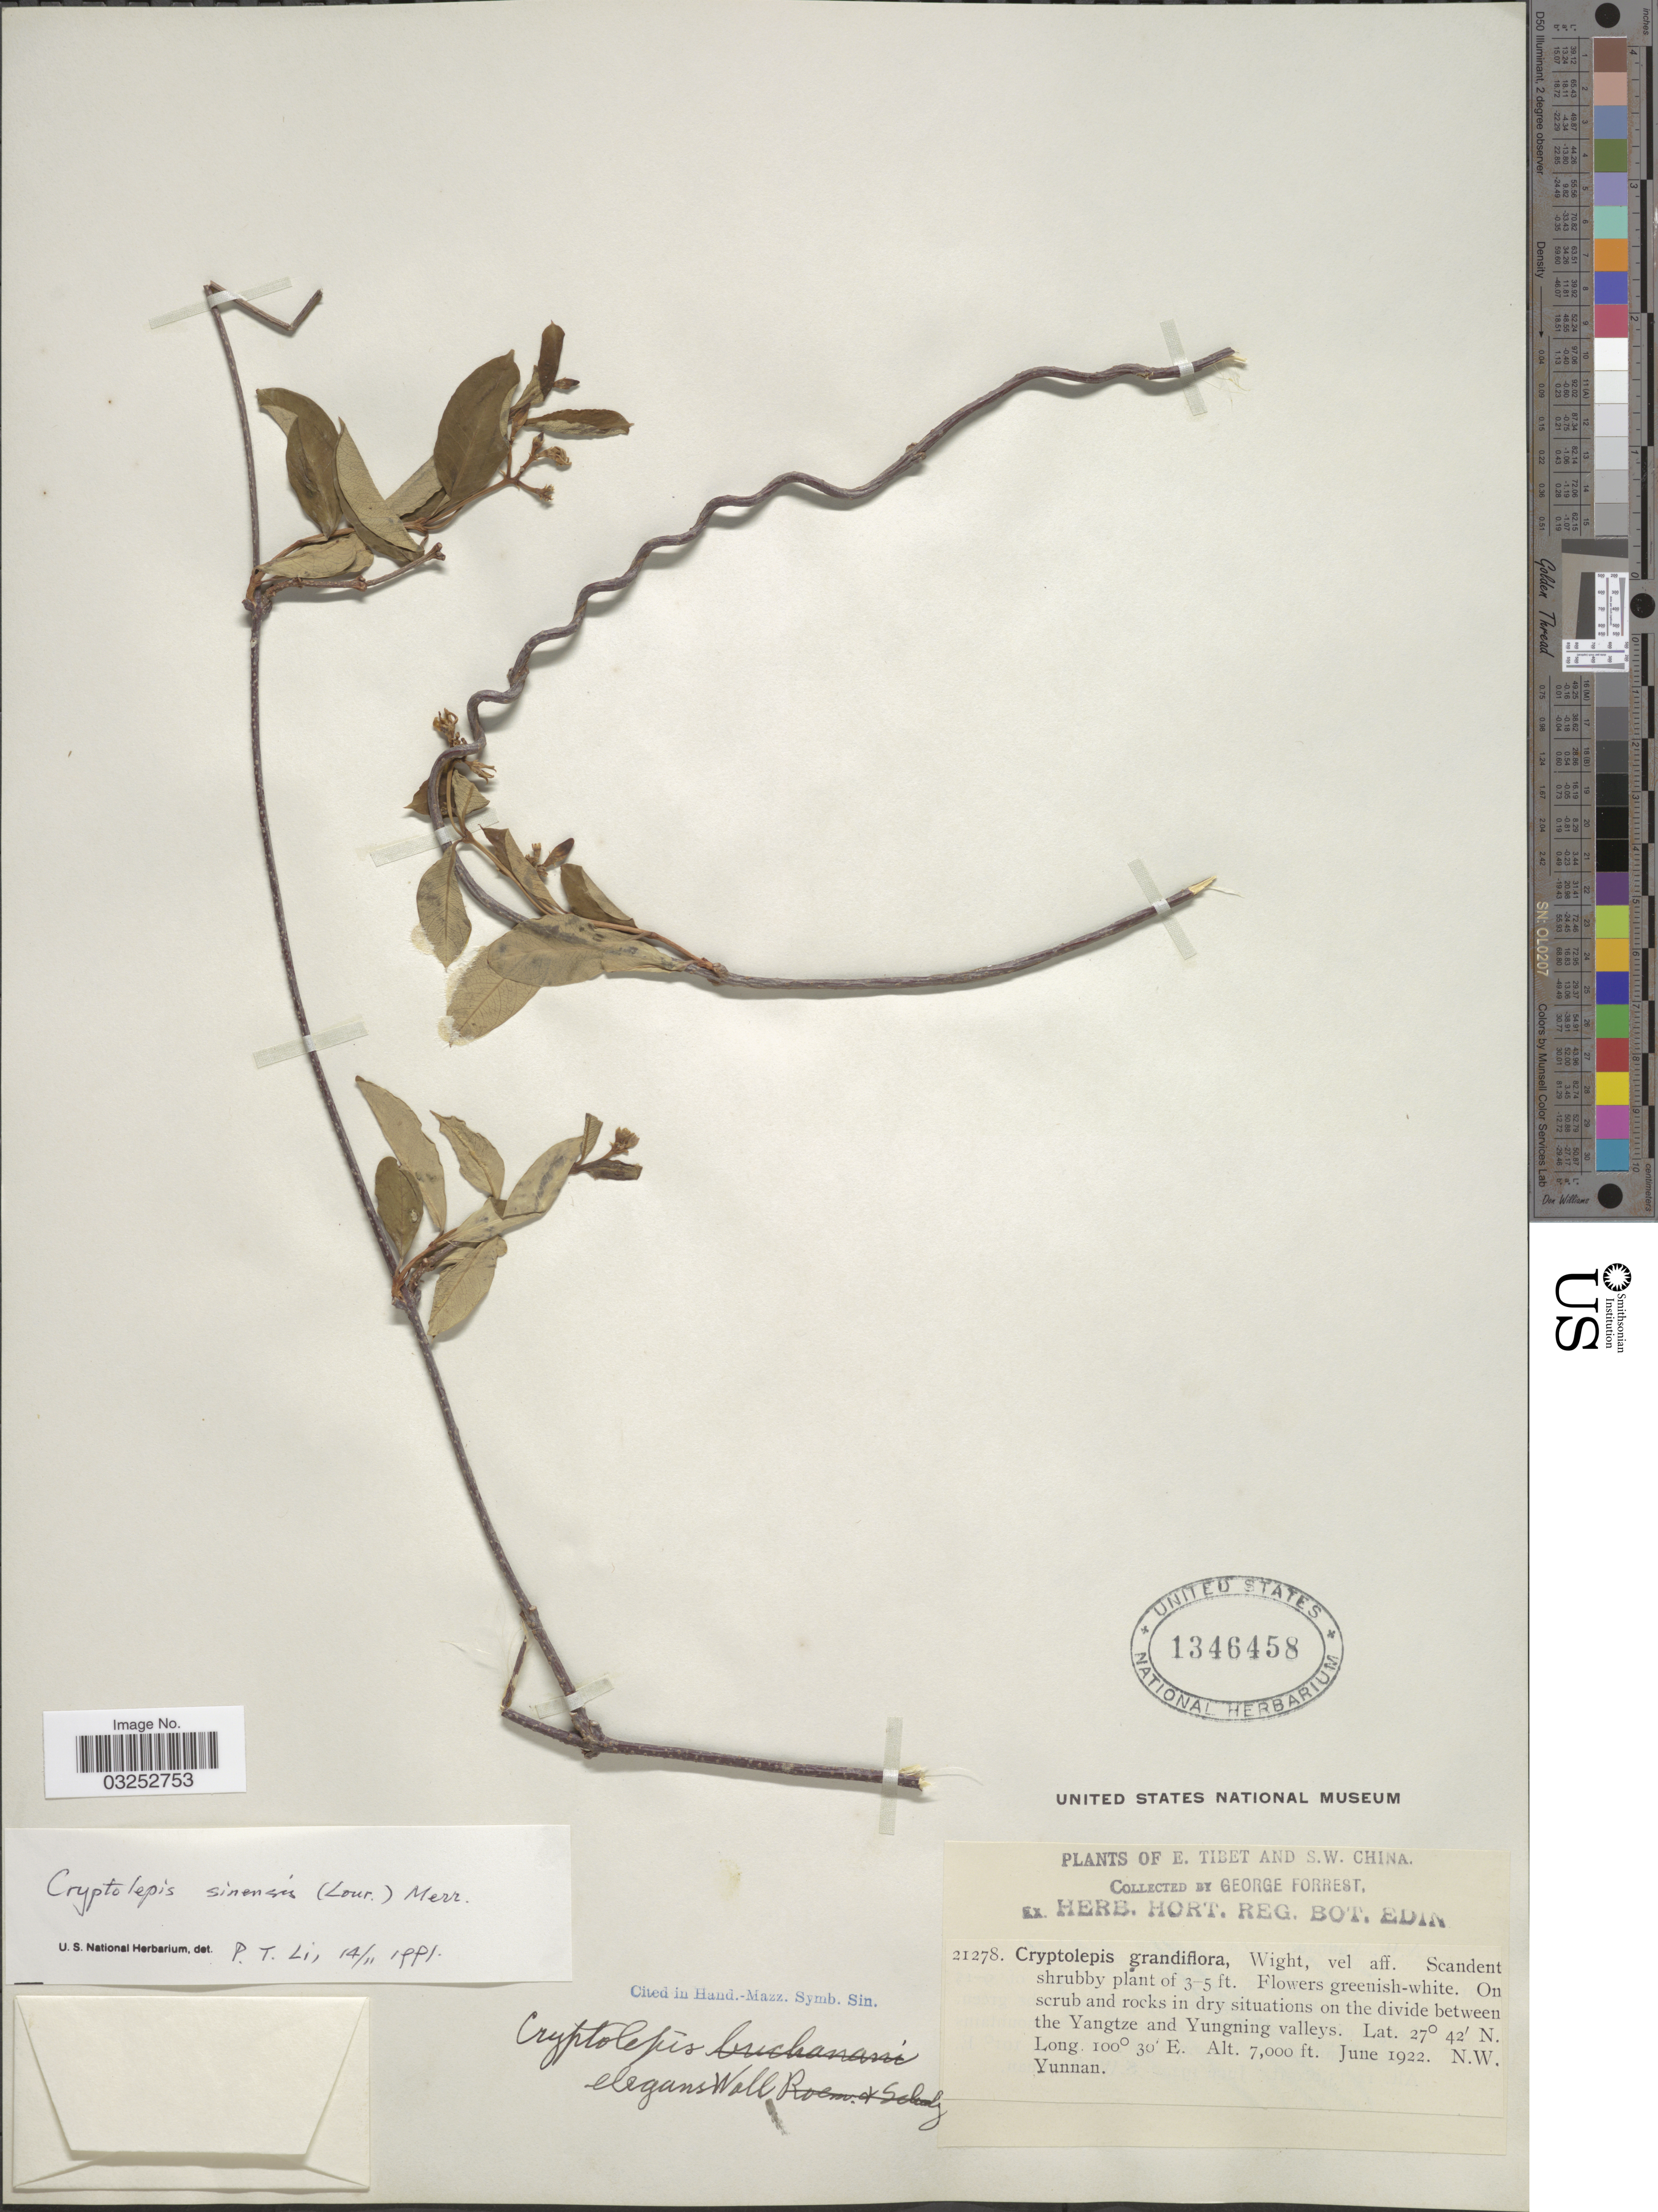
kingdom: Plantae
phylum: Tracheophyta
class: Magnoliopsida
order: Gentianales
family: Apocynaceae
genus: Cryptolepis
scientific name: Cryptolepis sinensis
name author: Merr.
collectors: G. Forrest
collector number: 21278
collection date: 1922-06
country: China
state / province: Yunnan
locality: E. Tibet and S.W. China, on the divide between the Yangtze and Yungning valleys, N.W. Yunnan.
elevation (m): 2134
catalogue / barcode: US 1346458